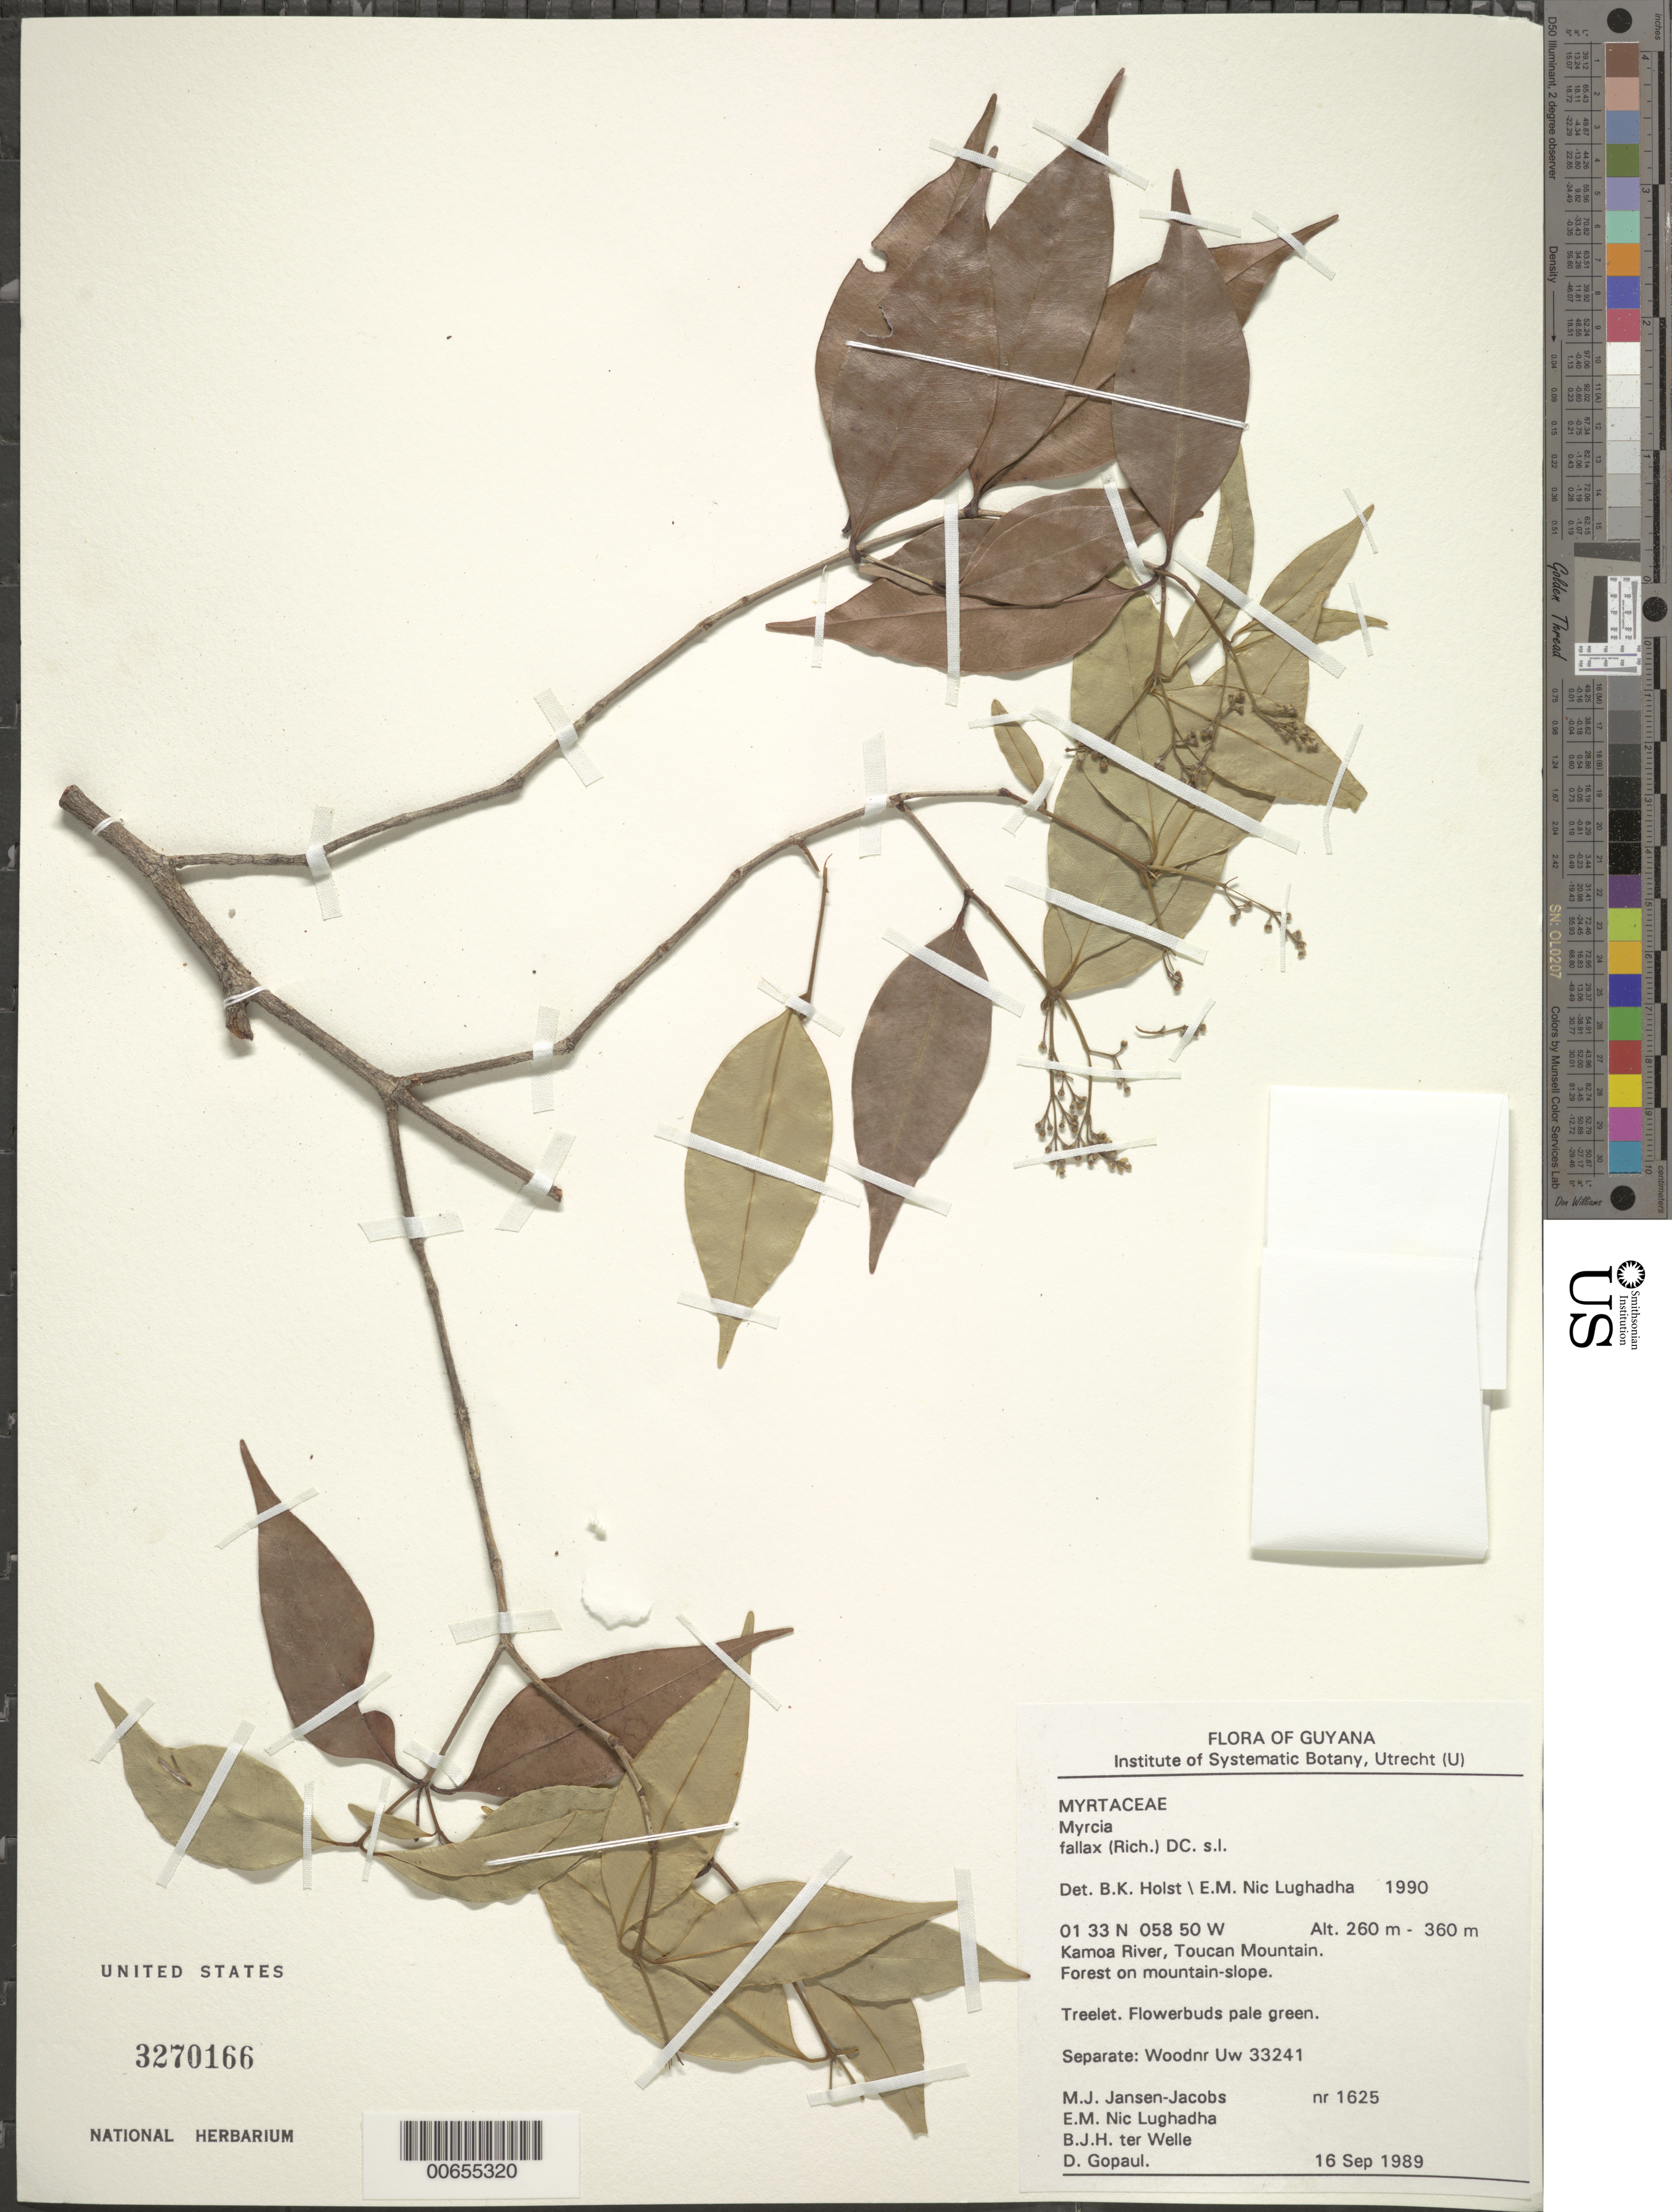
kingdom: Plantae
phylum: Tracheophyta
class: Magnoliopsida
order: Myrtales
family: Myrtaceae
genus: Myrcia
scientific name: Myrcia fallax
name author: (Rich.) DC.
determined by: Holst, Bruce K.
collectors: M. J. Jansen-Jacobs, E. Nic Lughadha, B. Welle & D. Gopaul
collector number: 1625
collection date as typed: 16-Sep-89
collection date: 1989-09-16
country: Guyana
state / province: U. Takutu-U. Essequibo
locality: Toucan Mountain, Kamoa River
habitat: Forest on mountain slope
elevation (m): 260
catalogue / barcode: US 3270166